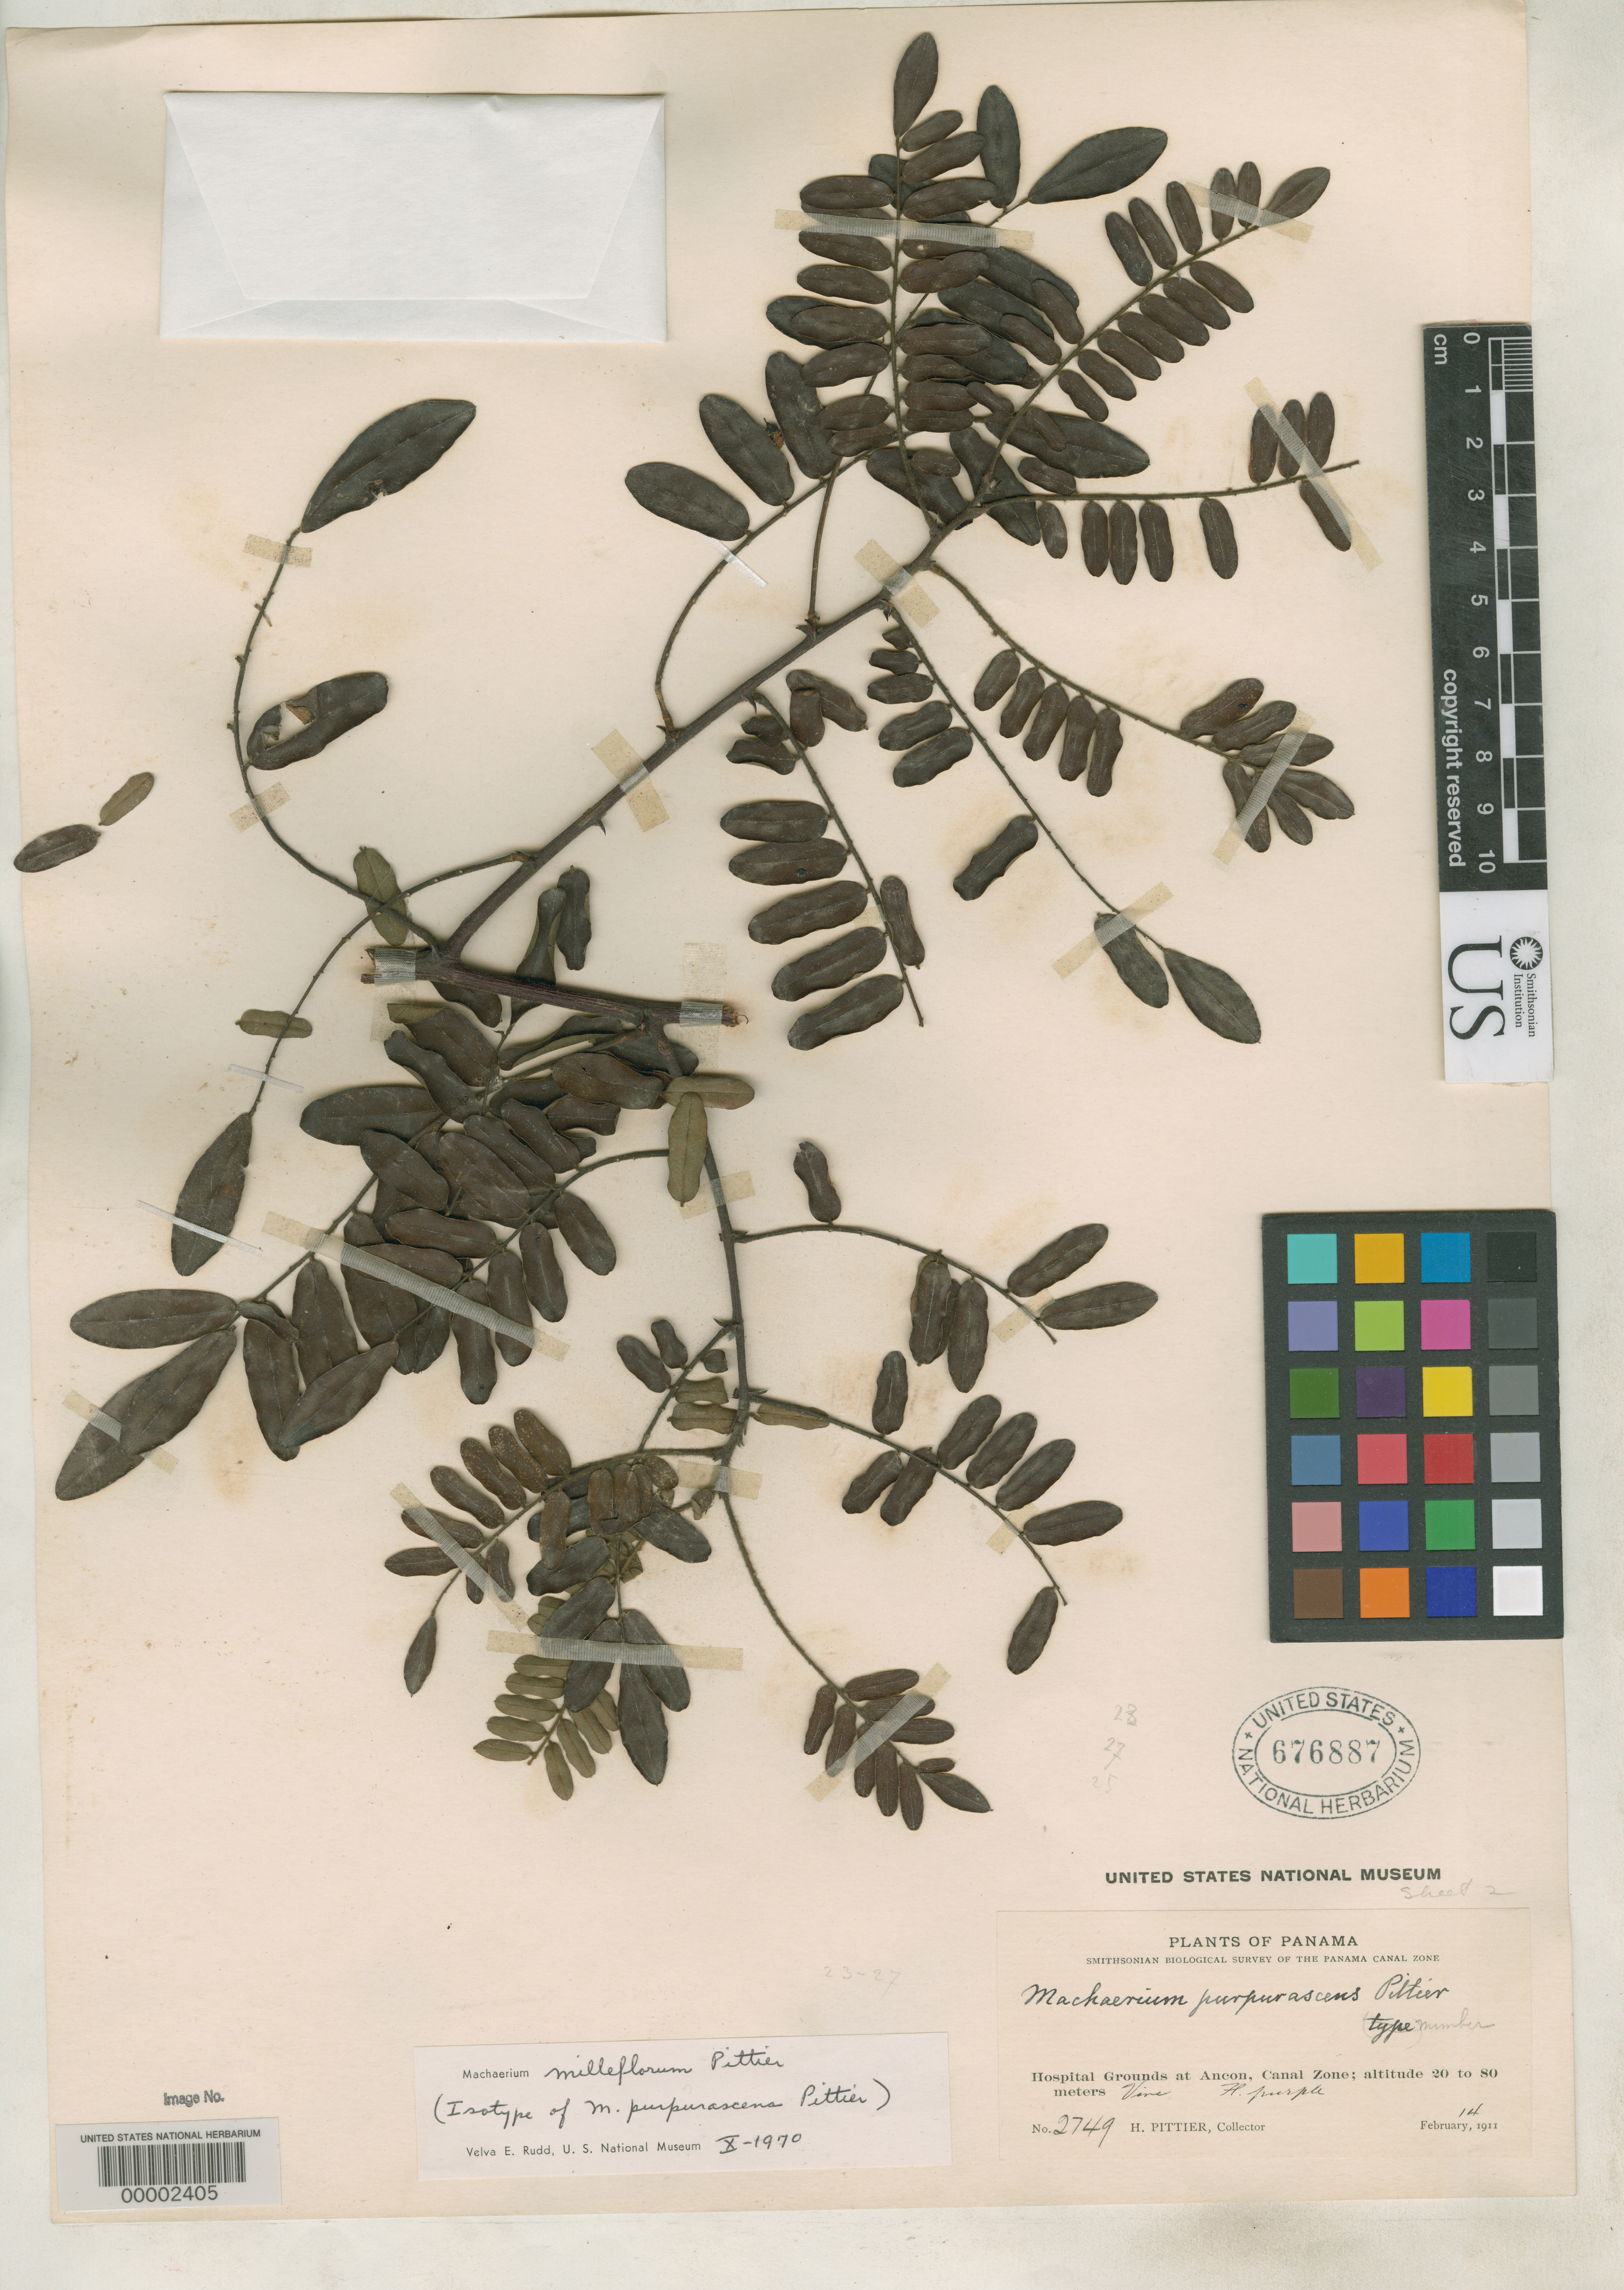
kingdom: Plantae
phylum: Tracheophyta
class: Magnoliopsida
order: Fabales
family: Fabaceae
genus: Machaerium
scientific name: Machaerium purpurascens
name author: Pittier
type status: Isotype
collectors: H. F. Pittier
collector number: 2749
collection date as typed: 14 Feb 1911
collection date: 1911-02-14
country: Panama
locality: Ancon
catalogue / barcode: US 676887